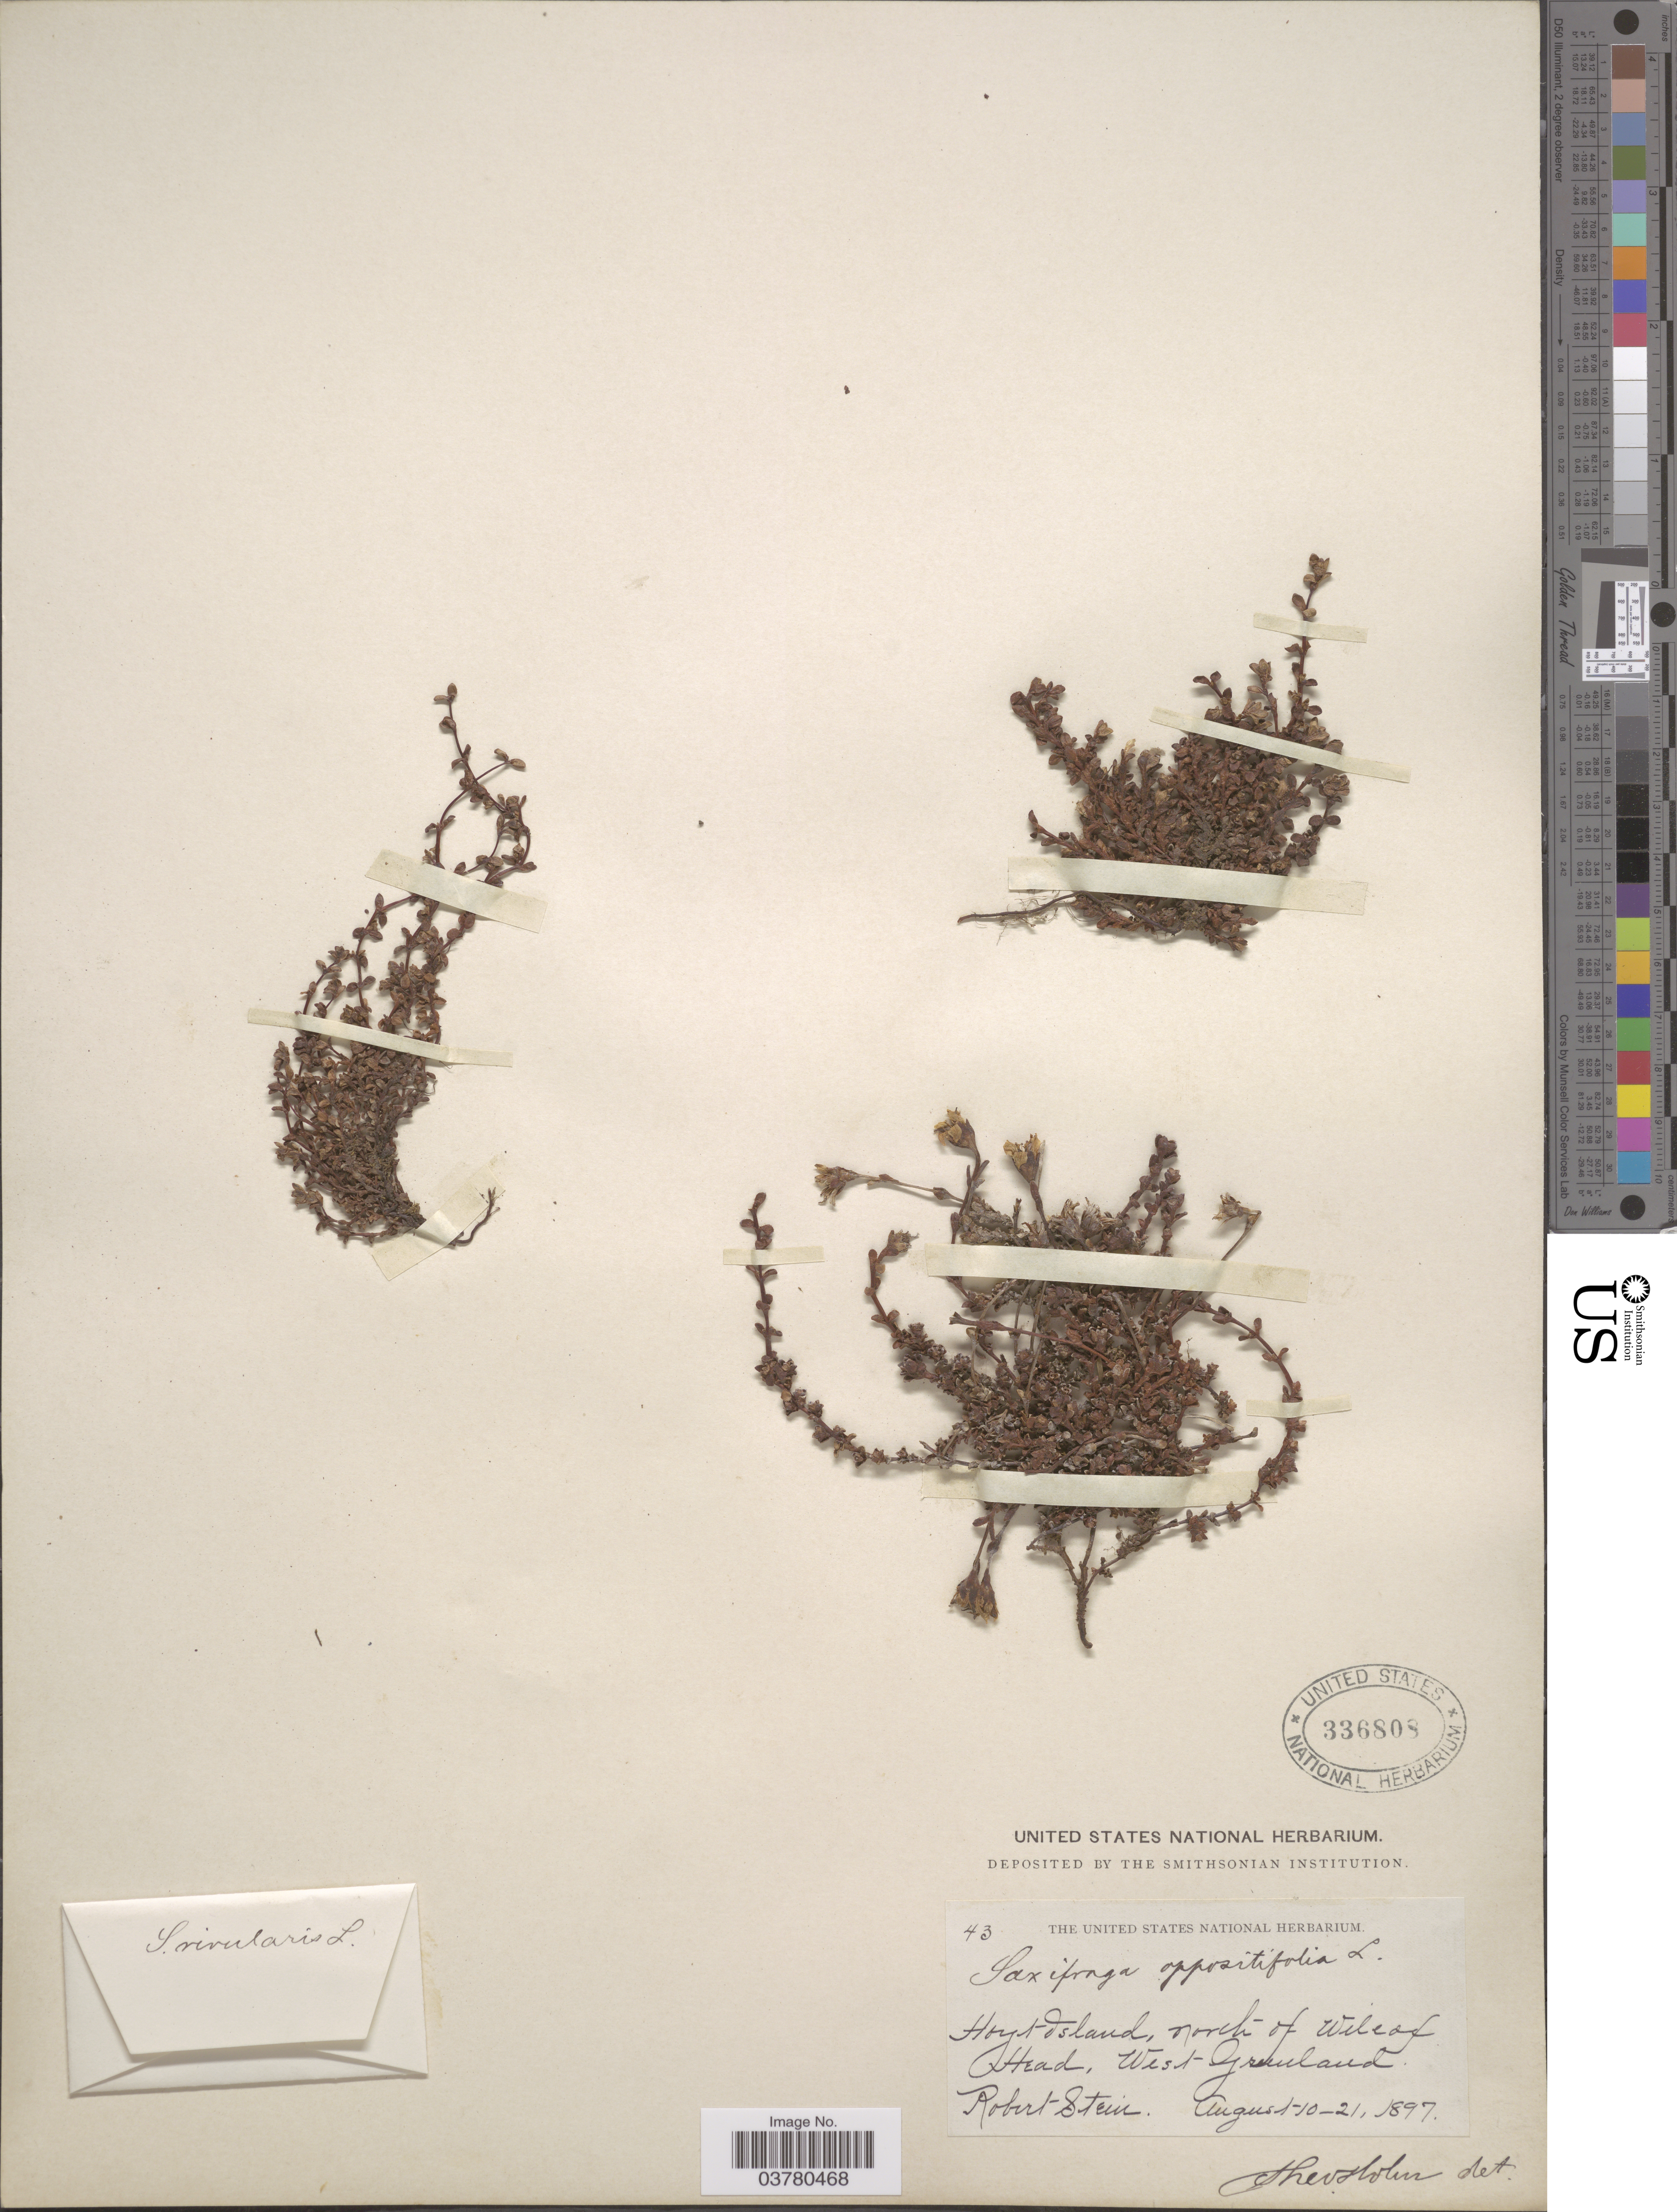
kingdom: Plantae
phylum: Tracheophyta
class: Magnoliopsida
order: Saxifragales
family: Saxifragaceae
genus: Saxifraga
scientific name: Saxifraga oppositifolia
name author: L.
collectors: R. Stein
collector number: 43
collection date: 1897-08-10/1897-08-21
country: Greenland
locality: Hoyt Island, north of Wilcox Head, West Greenland.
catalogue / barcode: US 336808